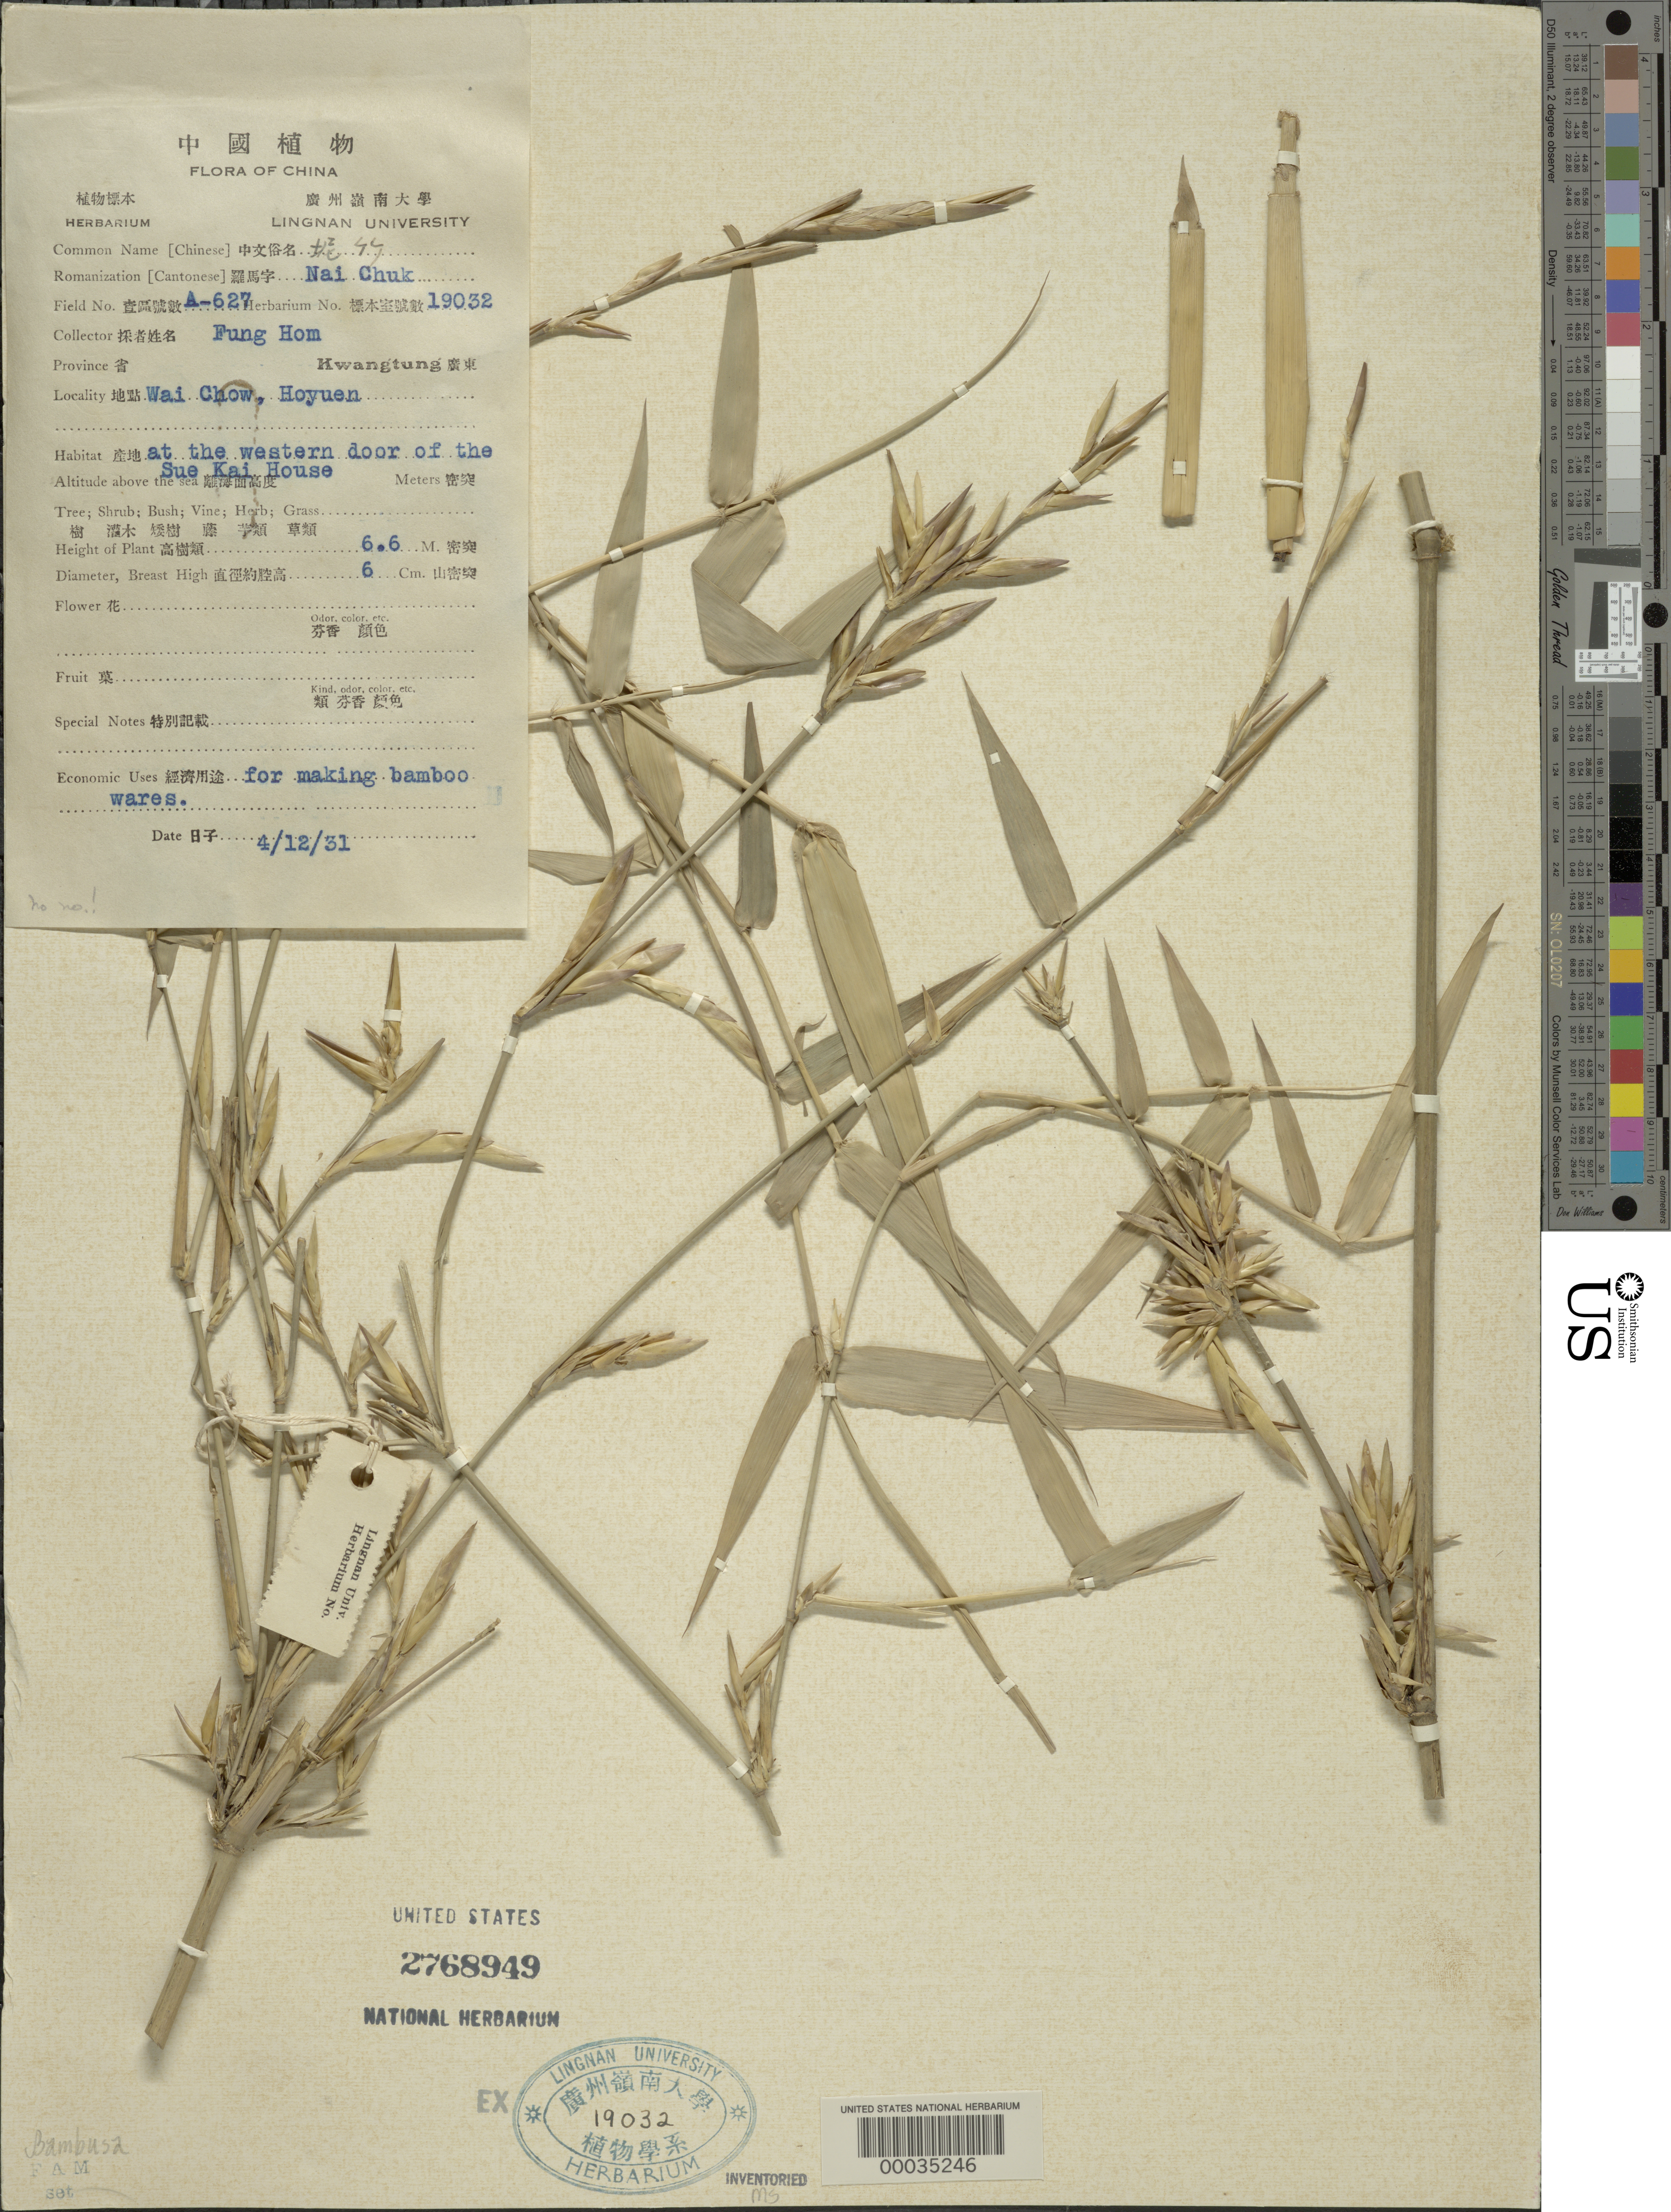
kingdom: Plantae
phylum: Tracheophyta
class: Liliopsida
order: Poales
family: Poaceae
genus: Bambusa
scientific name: Bambusa sp.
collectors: H. L. Fung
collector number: A-627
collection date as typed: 12 Apr 1931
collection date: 1931-04-12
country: China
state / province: Guangdong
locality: Wai chow, hoyuen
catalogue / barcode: US 2768949